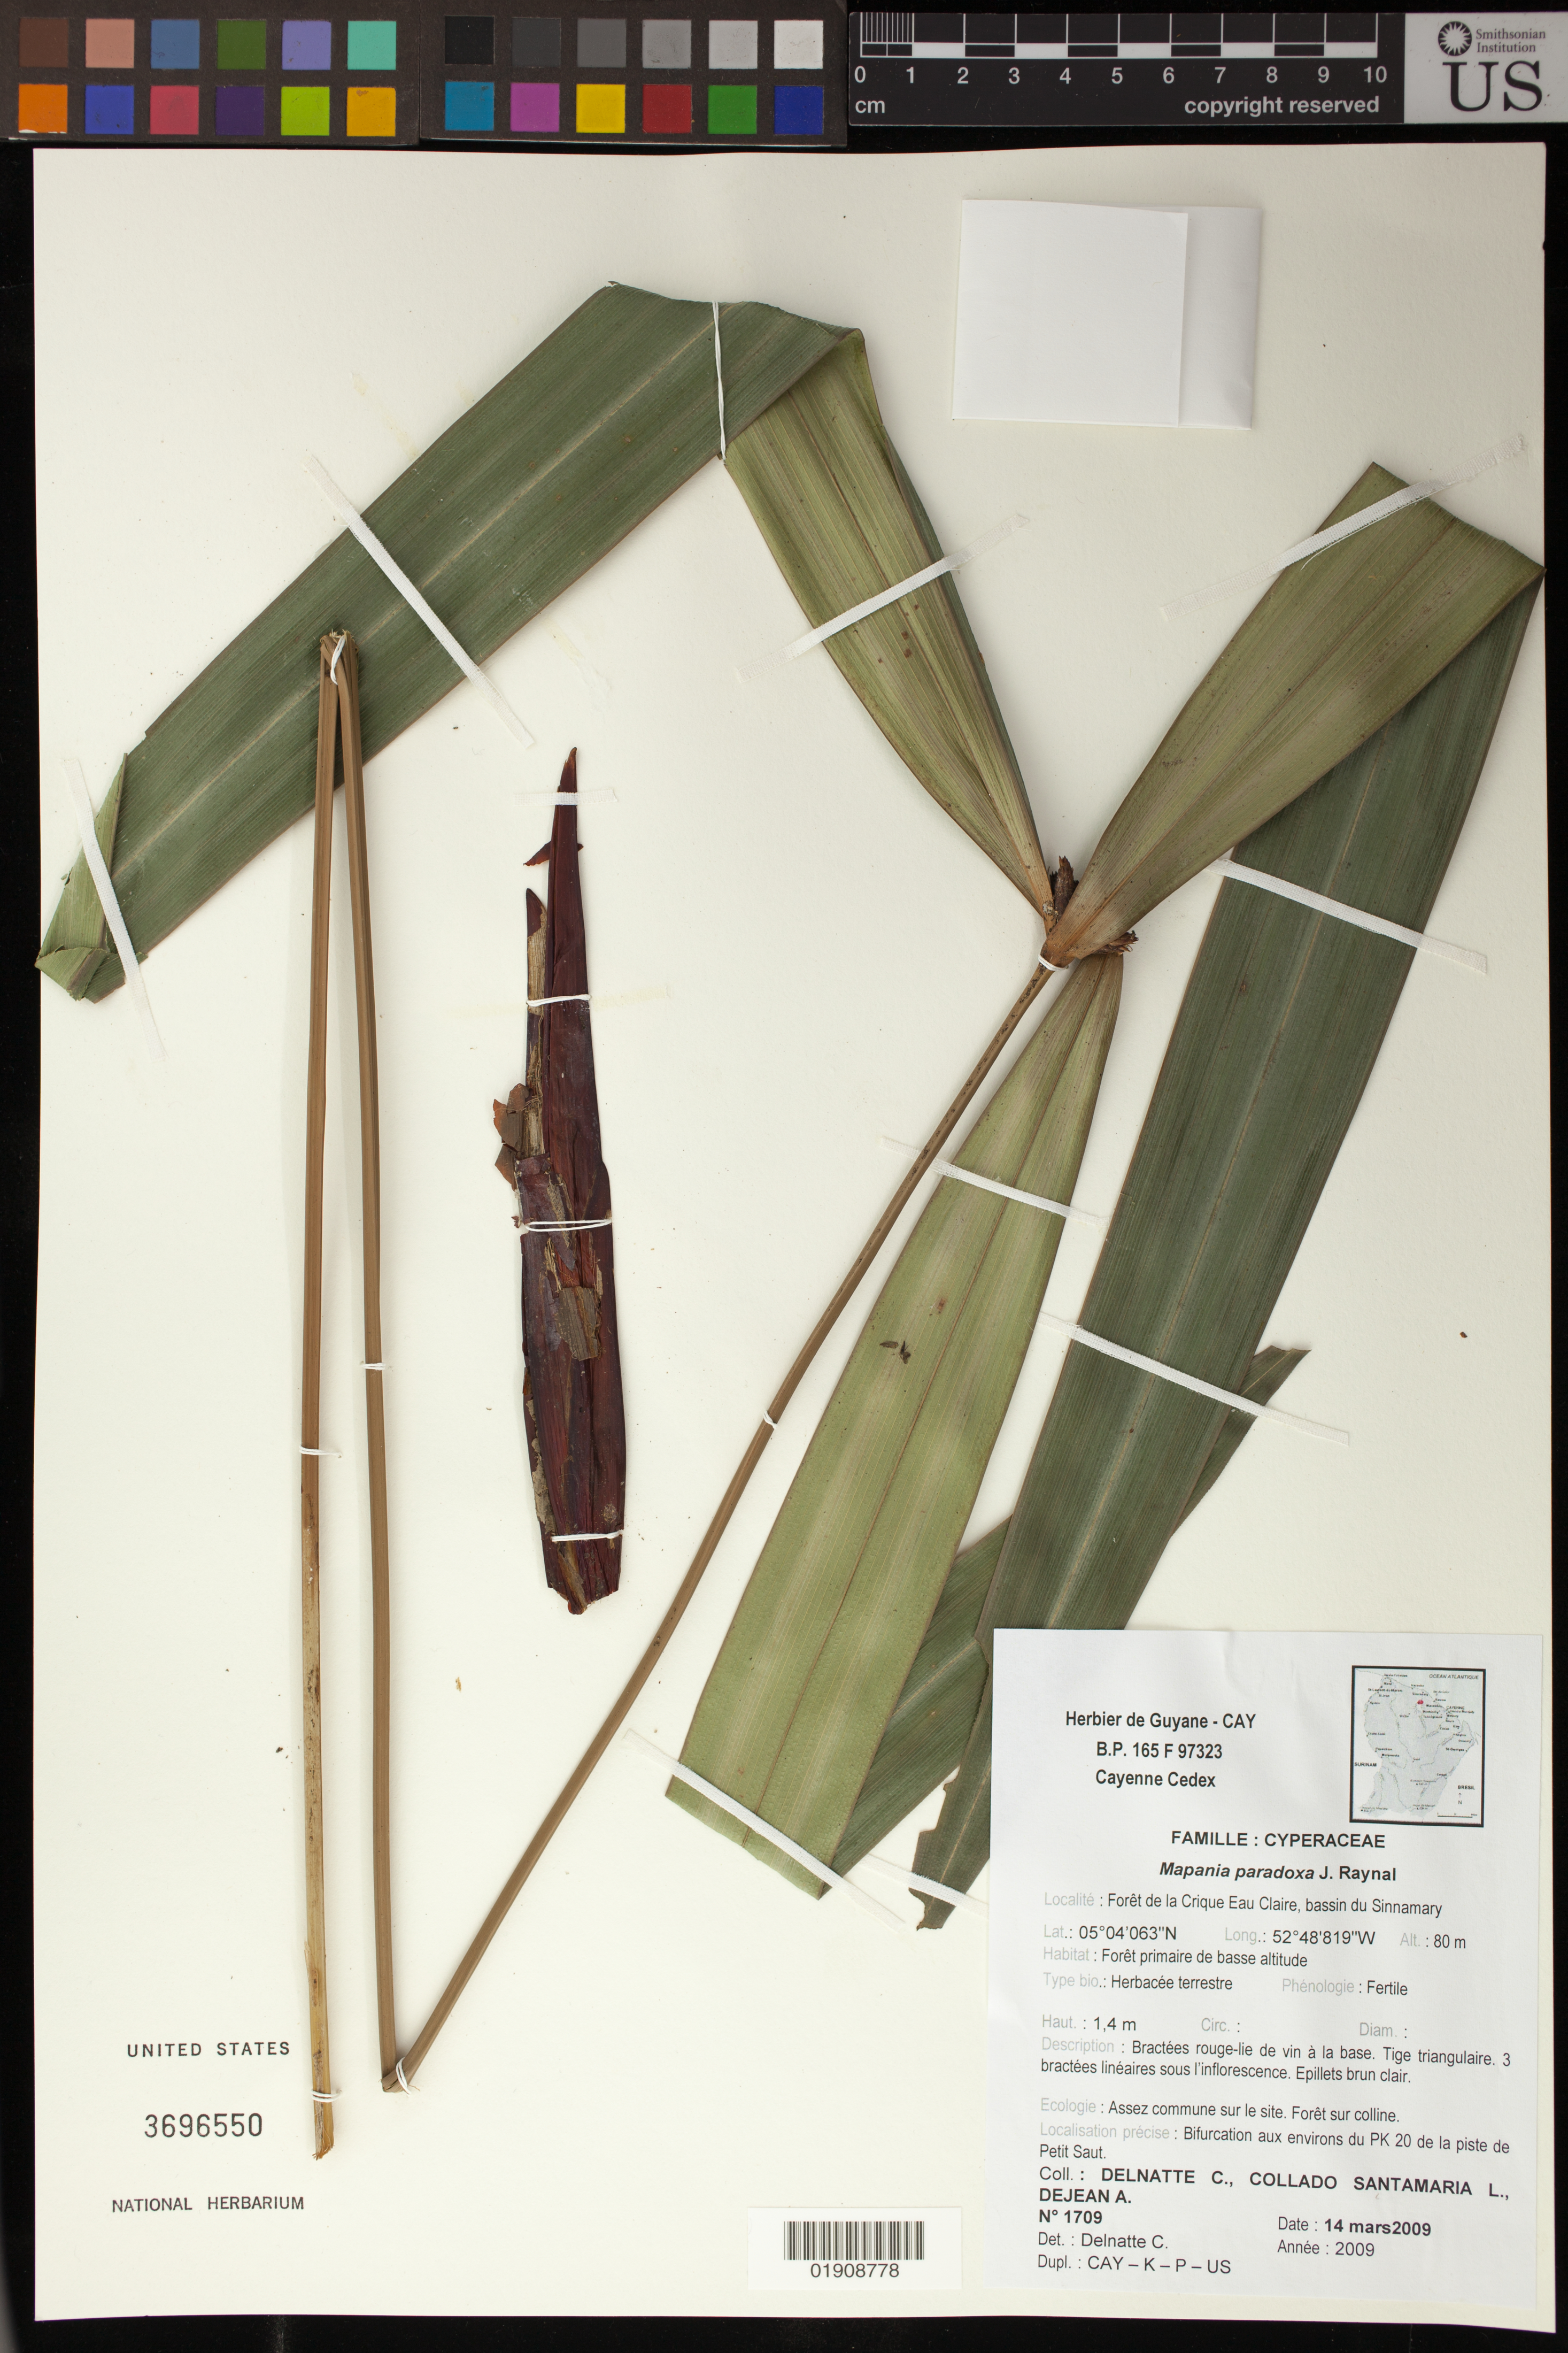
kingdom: Plantae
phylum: Tracheophyta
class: Liliopsida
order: Poales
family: Cyperaceae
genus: Mapania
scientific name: Mapania paradoxa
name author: J. Raynal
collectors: C. Delnatte & L. Collado Santamaria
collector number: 1709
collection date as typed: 14 March 2009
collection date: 2009-03-14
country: French Guiana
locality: Barrage de Petit Saut, bassin du Sinnamary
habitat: foret primaire de basse altitude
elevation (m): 20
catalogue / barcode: US 3696550